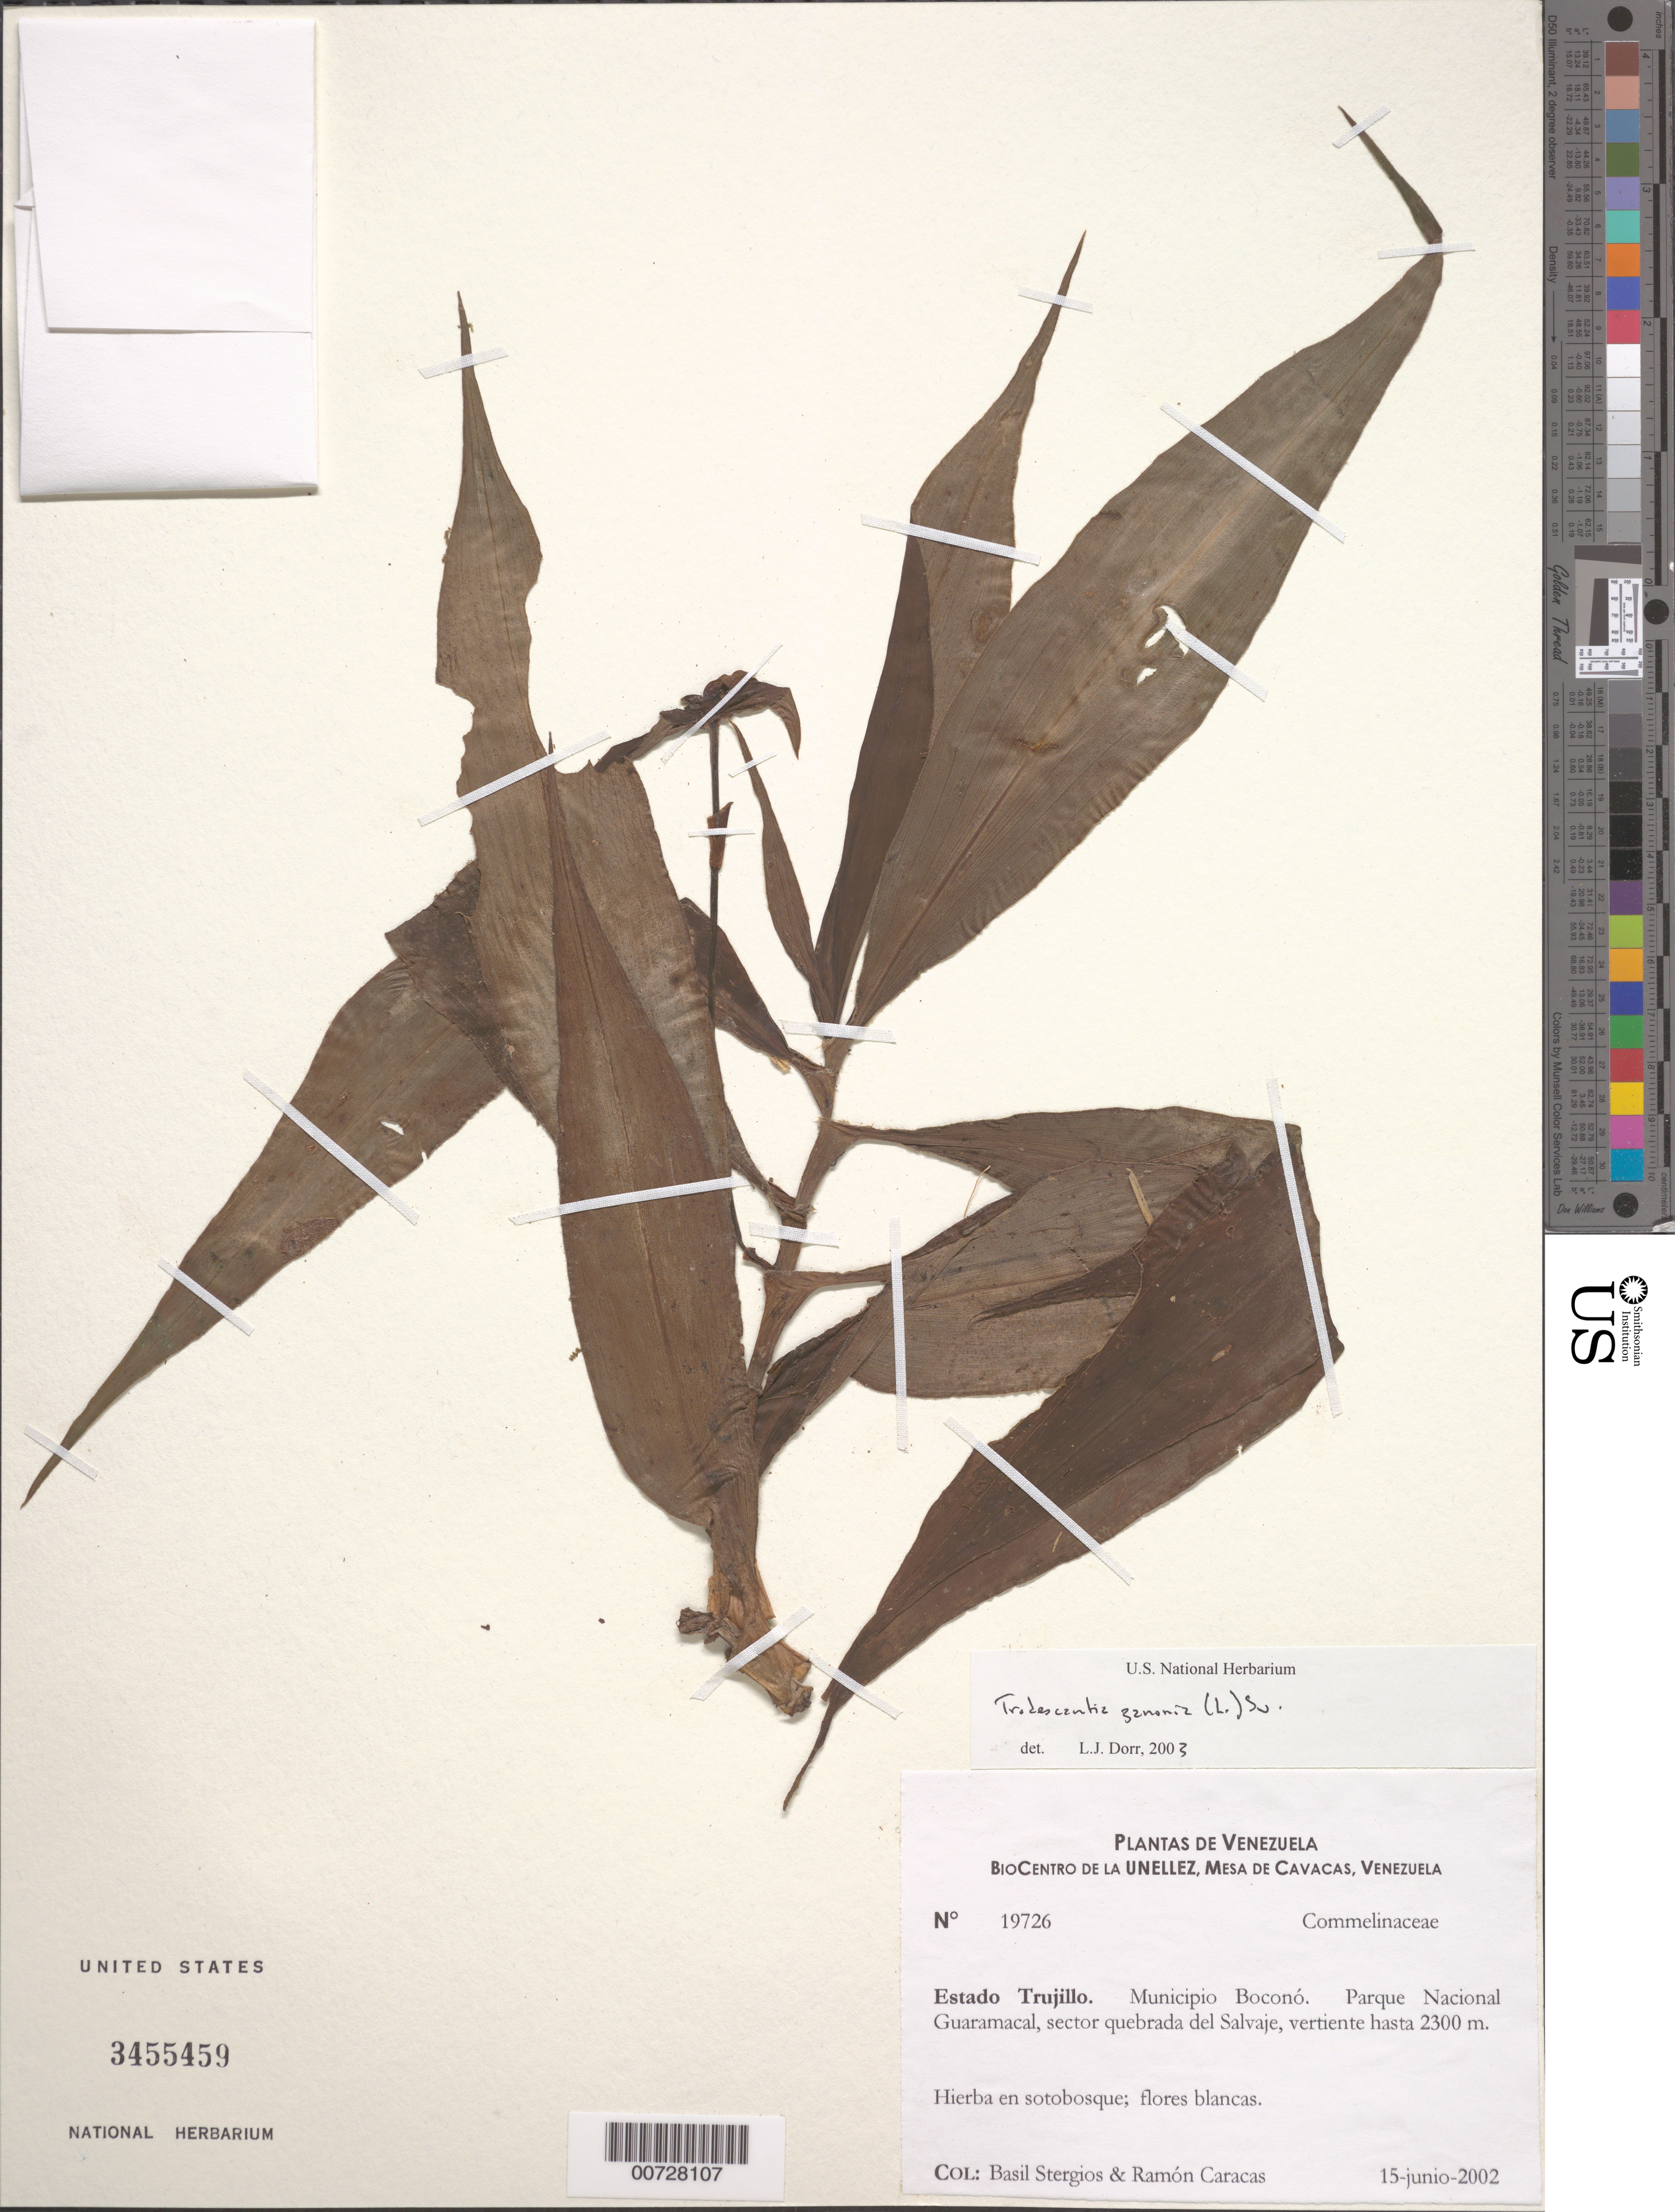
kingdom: Plantae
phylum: Tracheophyta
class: Liliopsida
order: Commelinales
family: Commelinaceae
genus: Tradescantia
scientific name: Tradescantia zanonia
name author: (L.) Sw.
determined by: Dorr, L. J., (BOT), Smithsonian Institution - National Museum of Natural History (UNITED STATES)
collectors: B. G. Stergios & R. Caracas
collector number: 19726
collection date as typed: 15 Jun 2002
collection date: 2002-06-15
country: Venezuela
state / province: Trujillo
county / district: Boconó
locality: Parque Nacional Guaramacal, sector quebrada del Salvaje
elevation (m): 2300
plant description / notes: PORT, US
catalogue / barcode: US 3455459